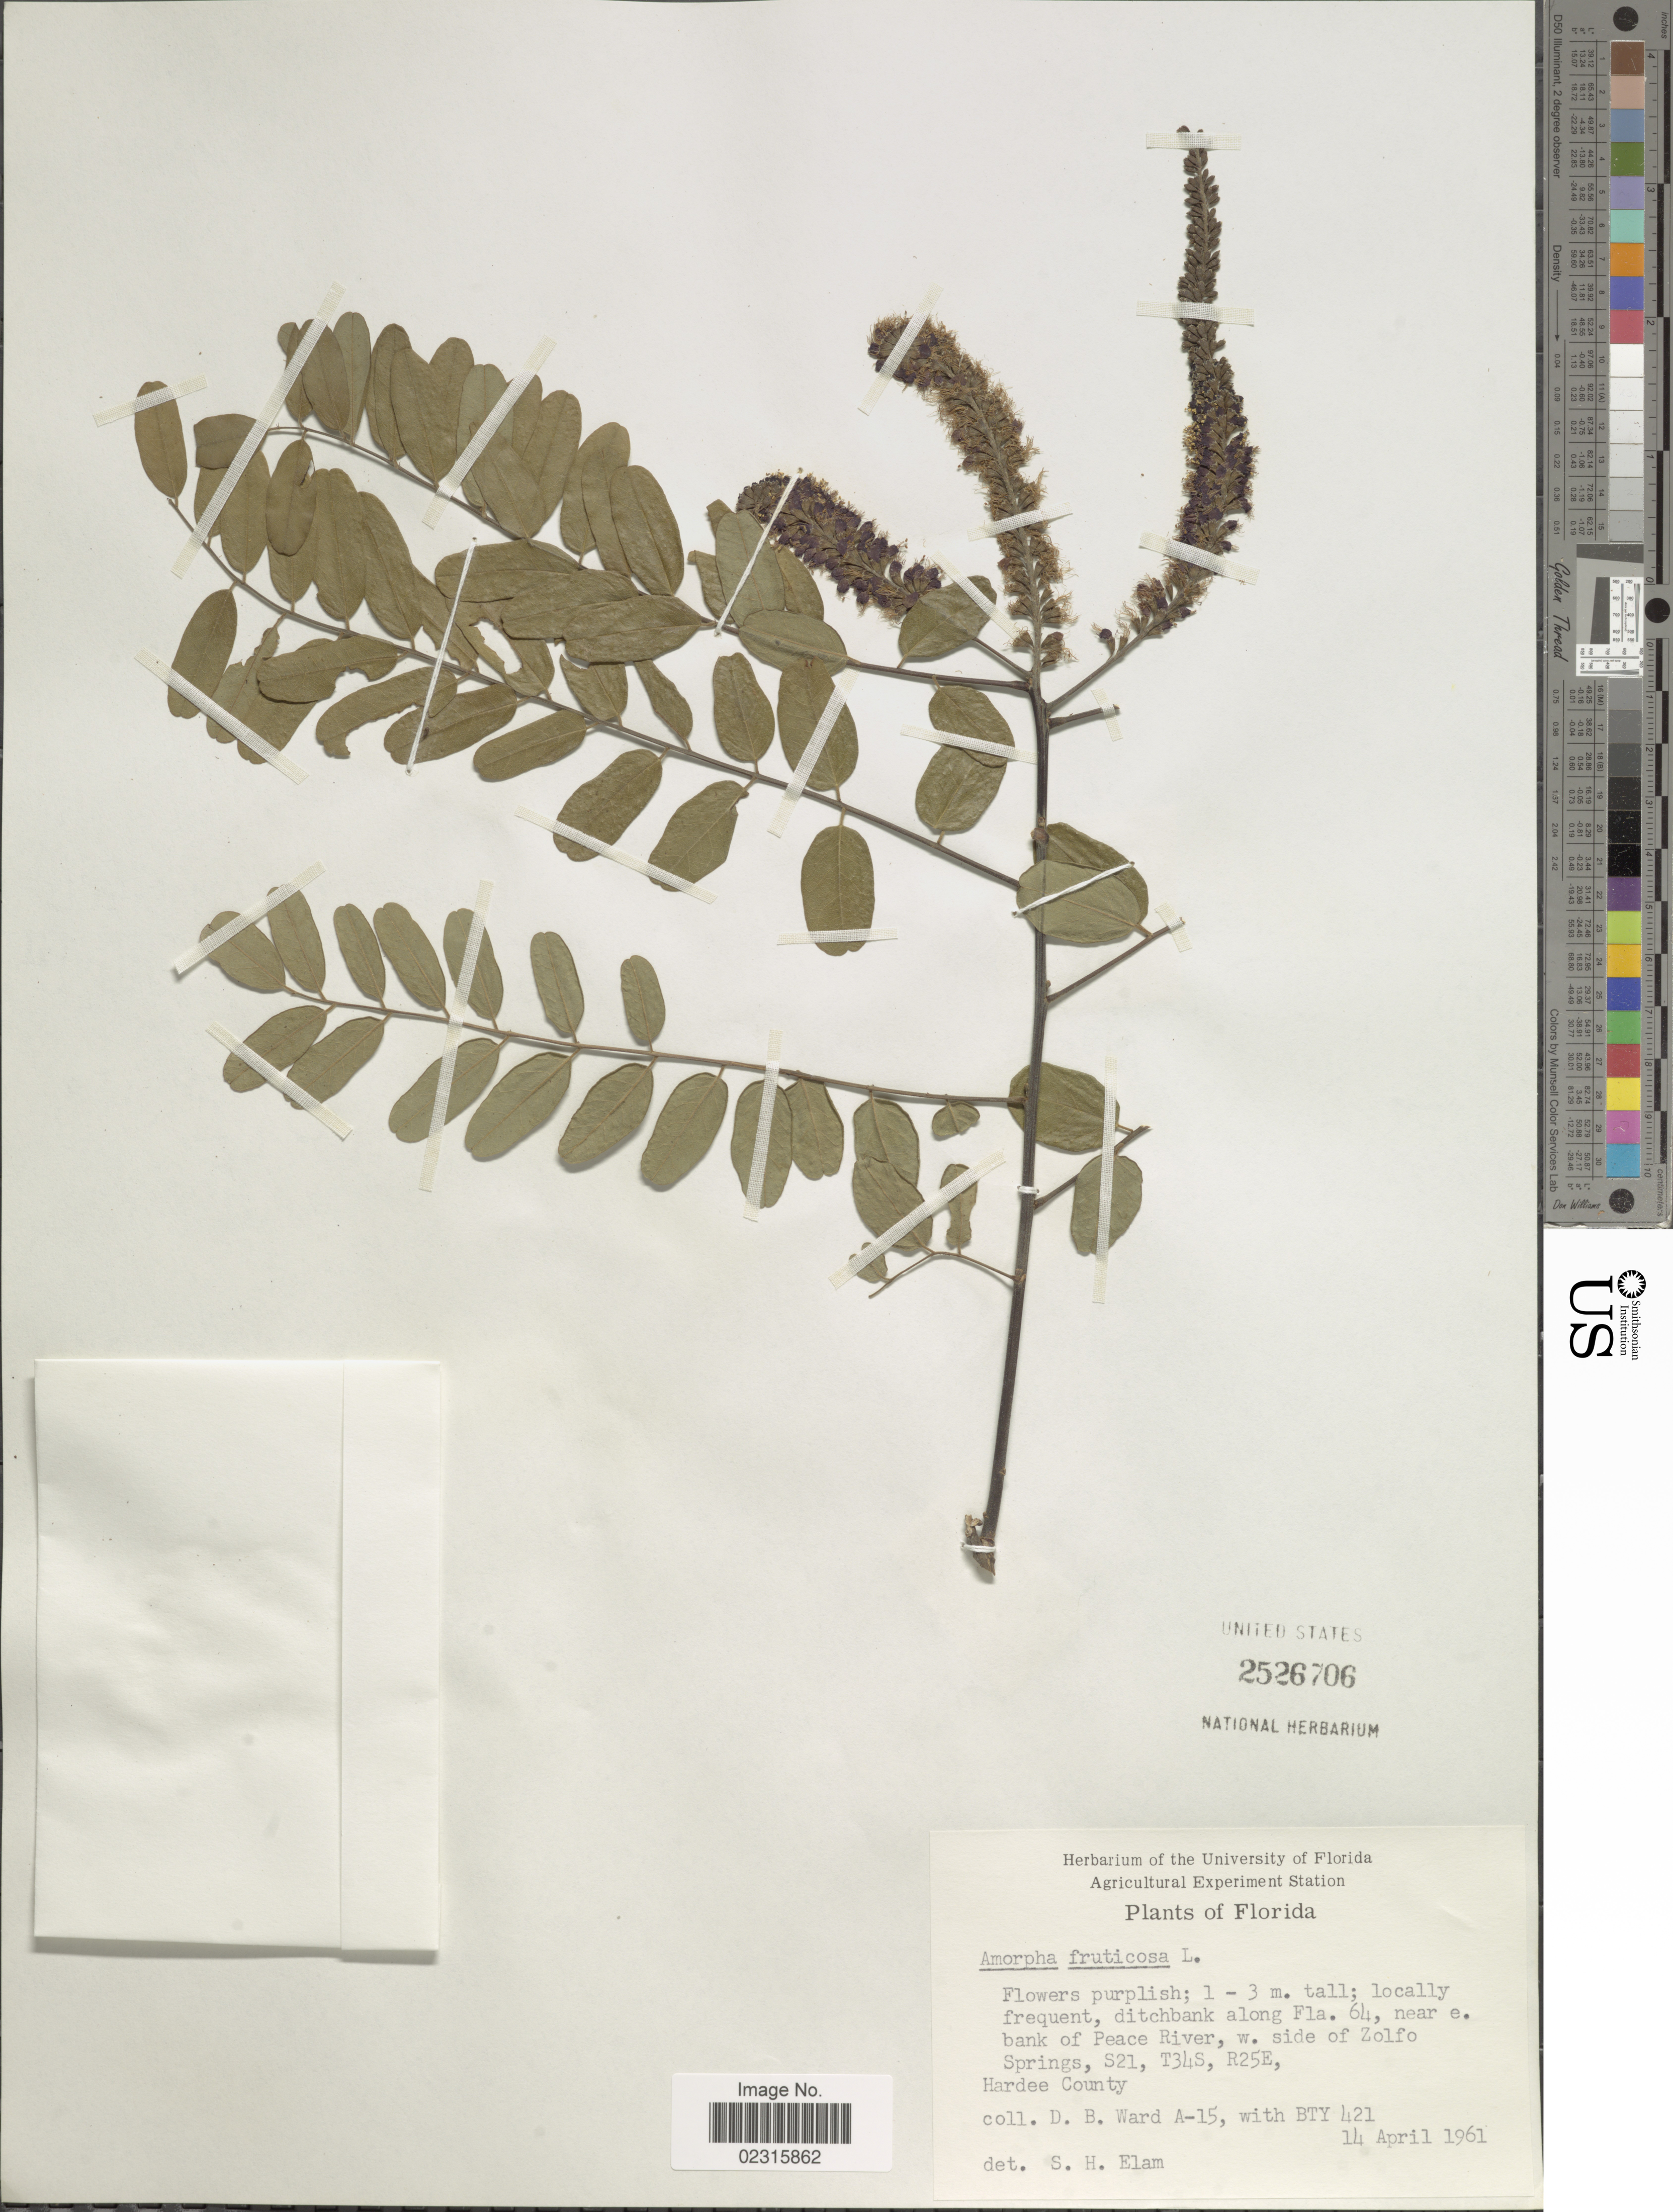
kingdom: Plantae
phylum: Tracheophyta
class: Magnoliopsida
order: Fabales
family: Fabaceae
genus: Amorpha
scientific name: Amorpha fruticosa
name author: L.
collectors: D. B. Ward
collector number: A15/BTY421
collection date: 1961-04-14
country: United States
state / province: Florida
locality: Ditchbank along Fla. 64, near e. bank of Peace River, w. side of Zolfo Springs, S21, T34S, R25E, Hardee County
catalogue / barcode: US 2526706